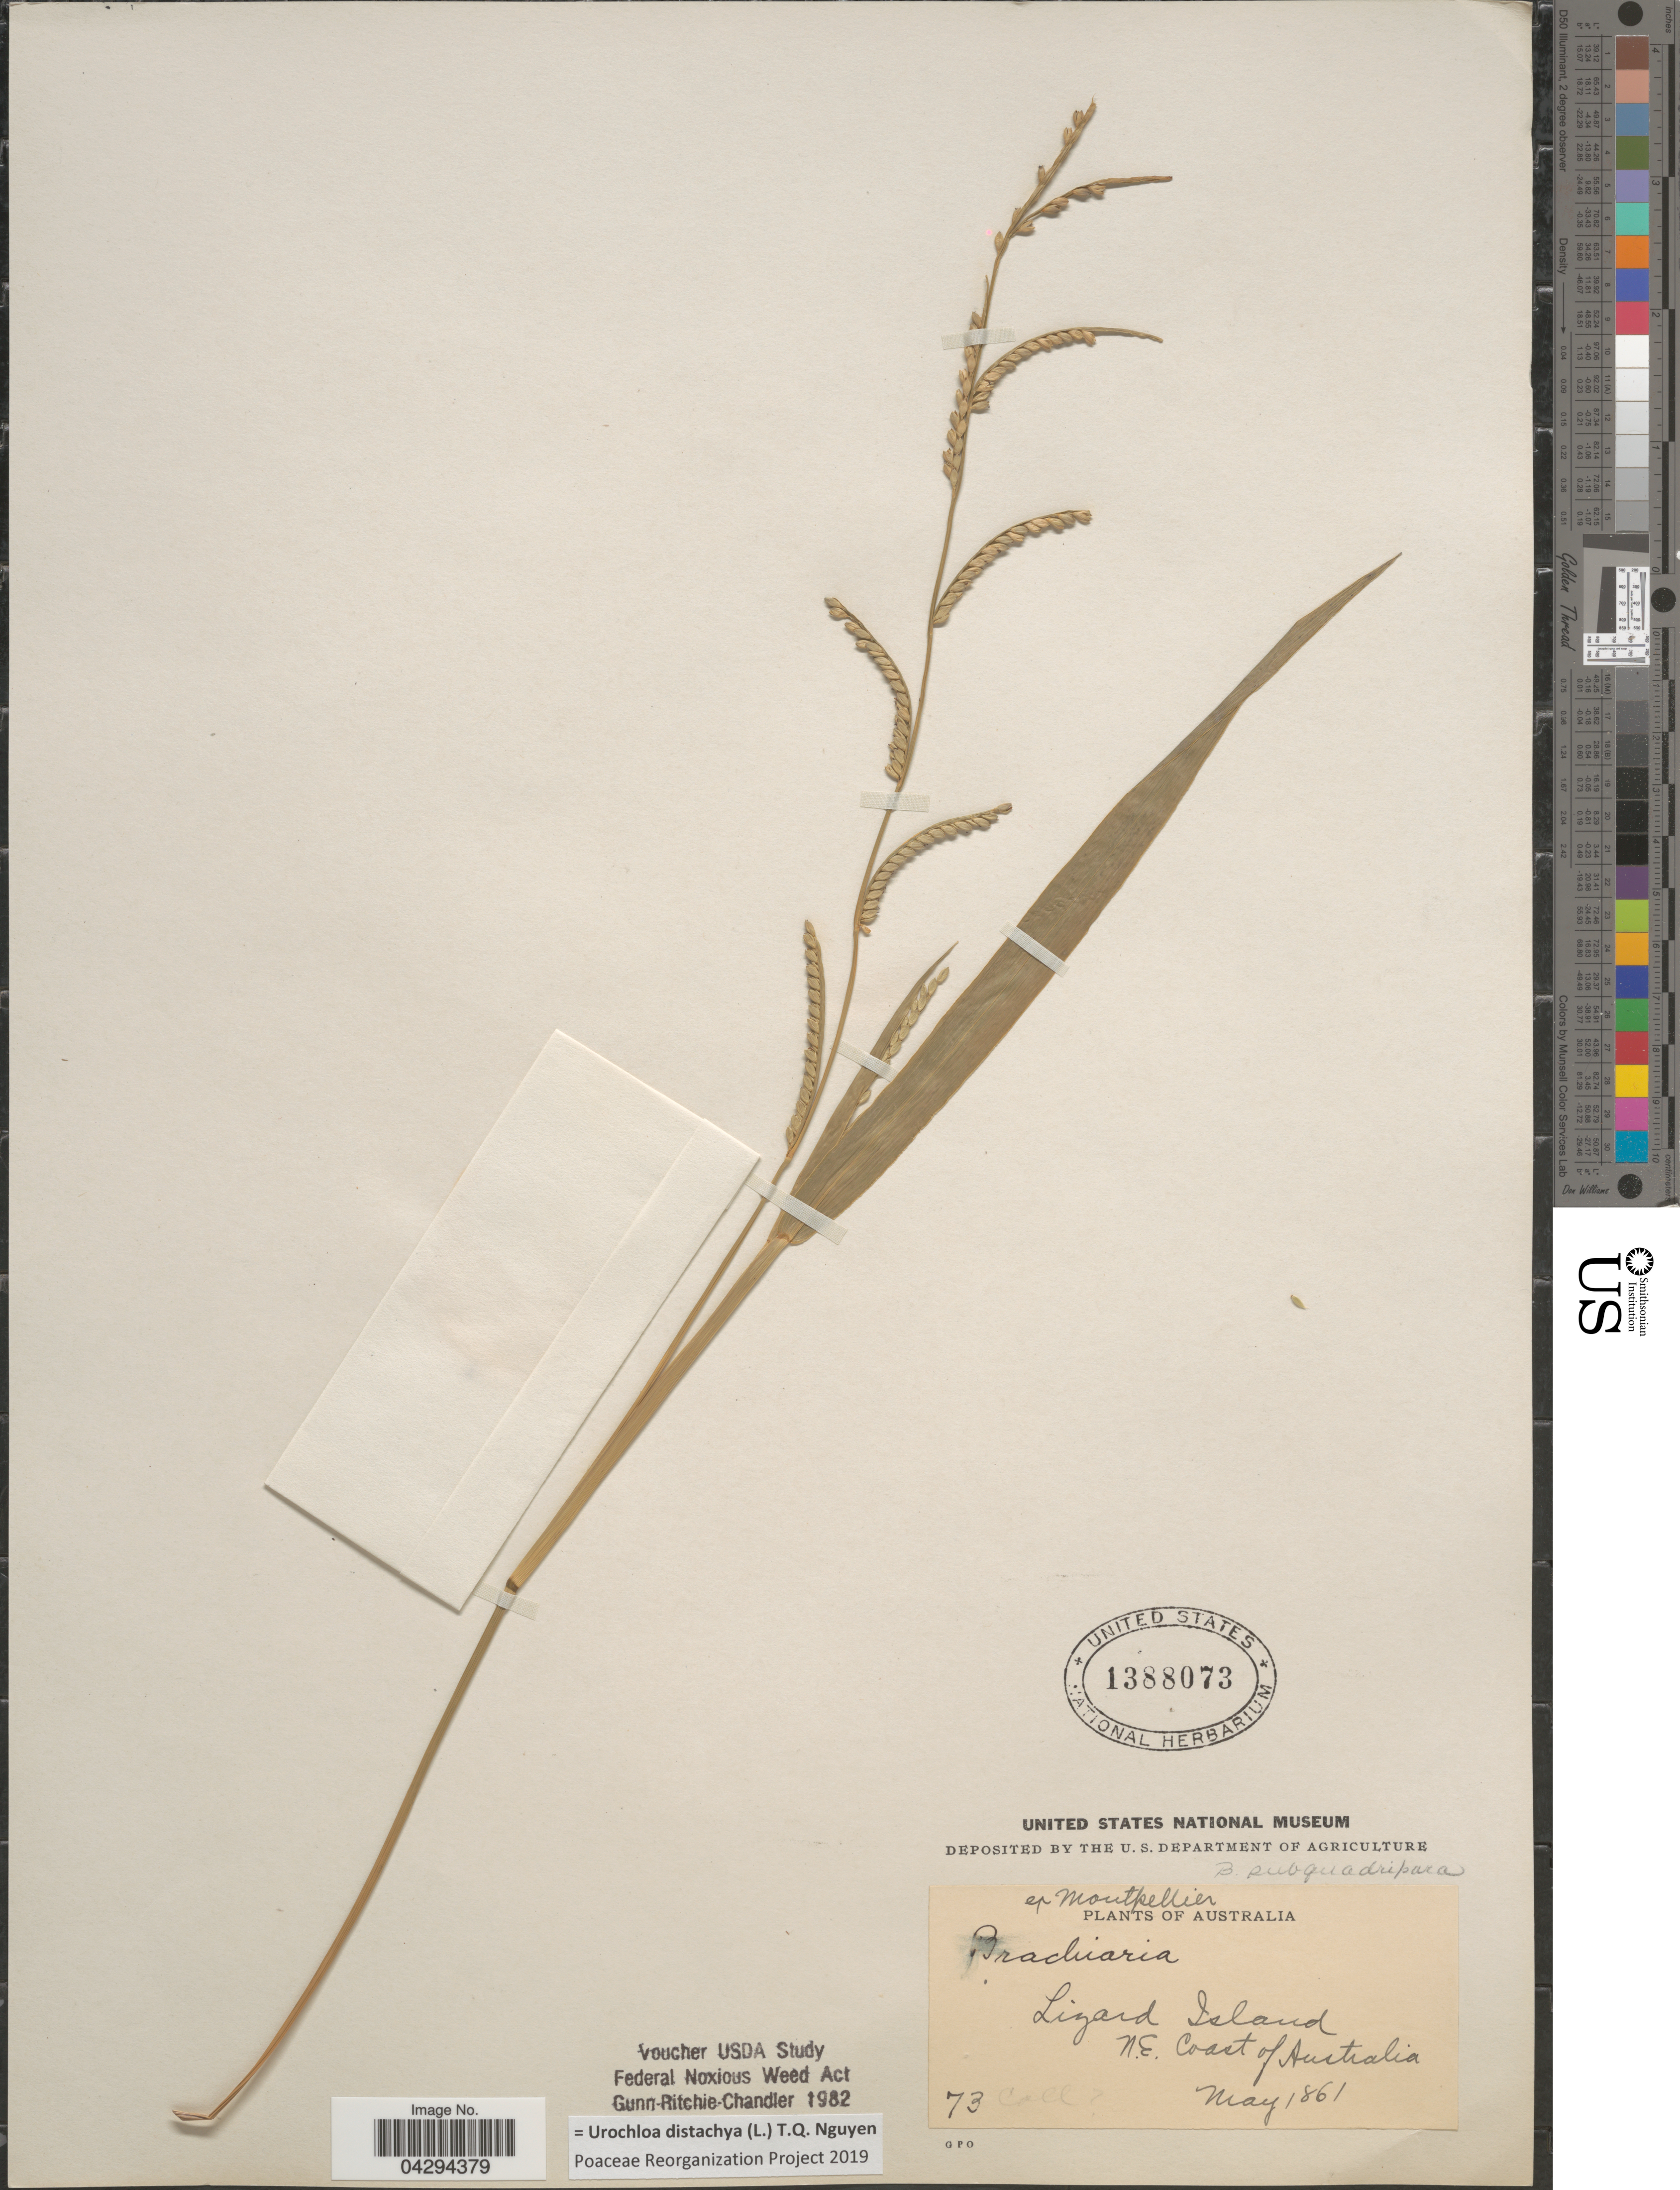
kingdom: Plantae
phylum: Tracheophyta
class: Liliopsida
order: Poales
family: Poaceae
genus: Urochloa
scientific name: Urochloa distachya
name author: (L.) T.Q. Nguyen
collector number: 73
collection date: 1861-05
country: Australia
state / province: Queensland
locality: Lizard Island. N.E. Coast of Australia.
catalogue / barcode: US 1388073